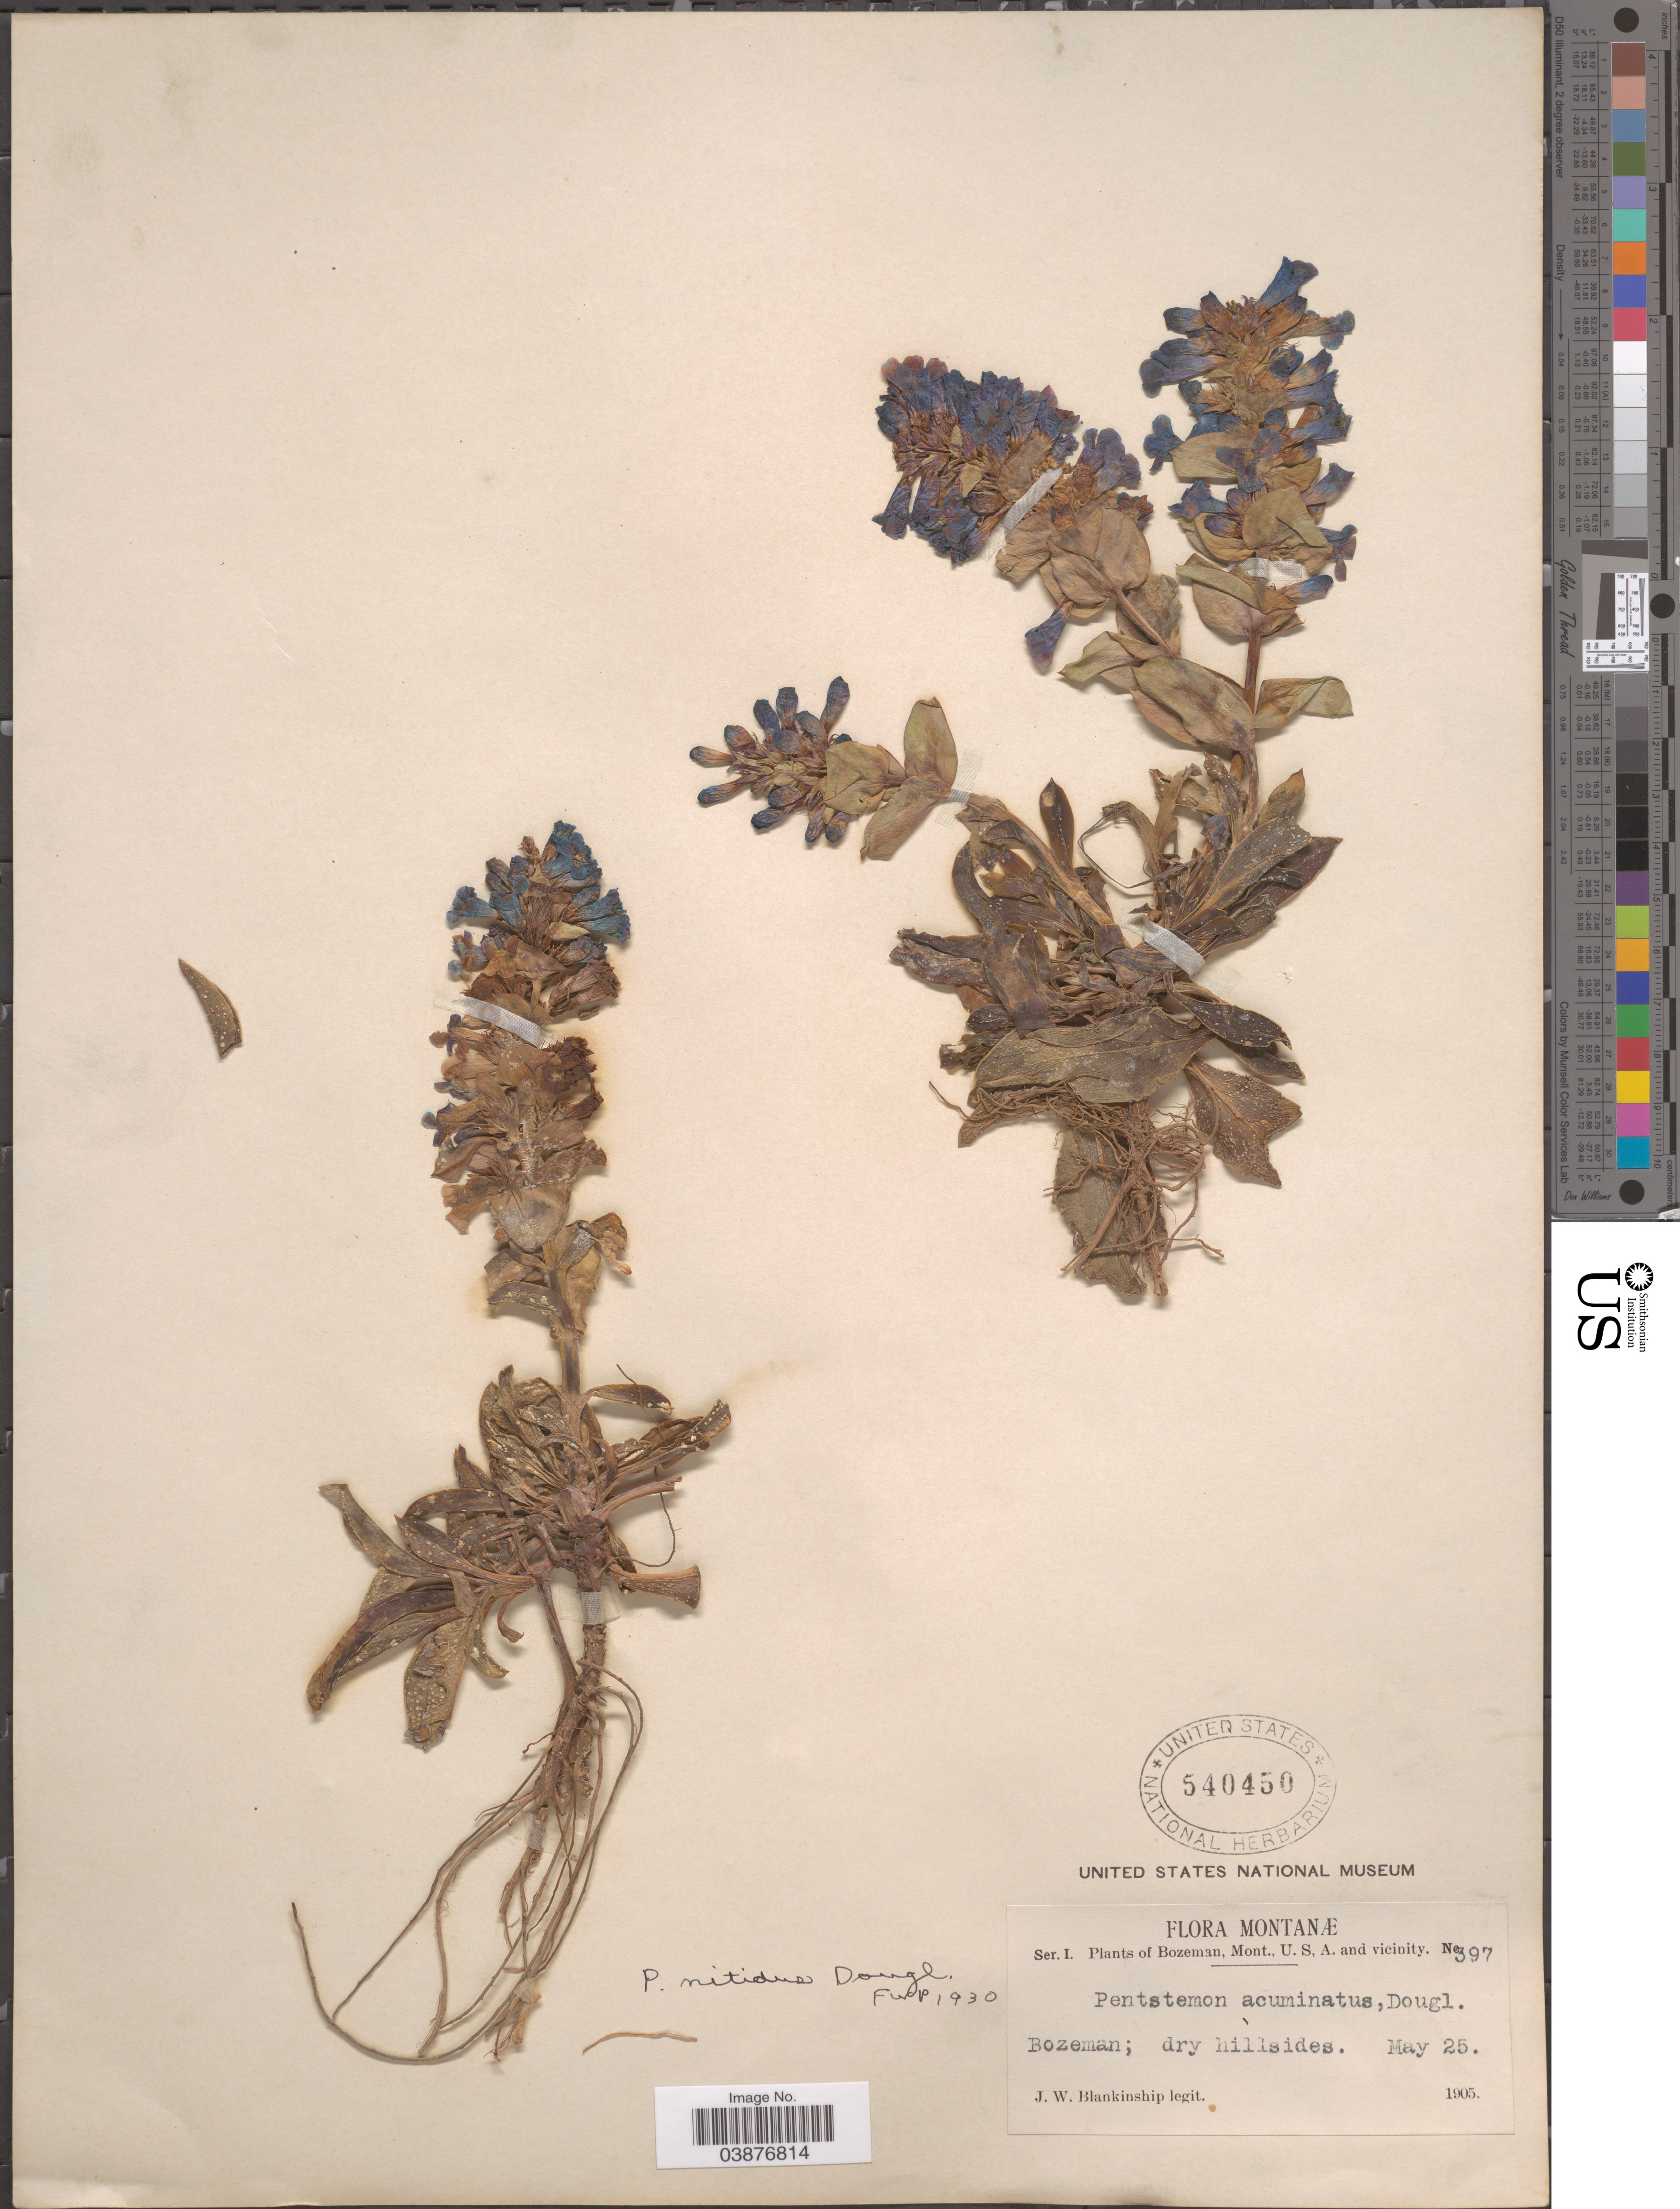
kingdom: Plantae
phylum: Tracheophyta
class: Magnoliopsida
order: Lamiales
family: Plantaginaceae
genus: Penstemon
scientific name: Penstemon nitidus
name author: Douglas ex Benth.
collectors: J. W. Blankinship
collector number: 397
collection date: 1905-05-25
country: United States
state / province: Montana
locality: Bozeman and vicinity. Bozeman.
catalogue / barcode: US 540450